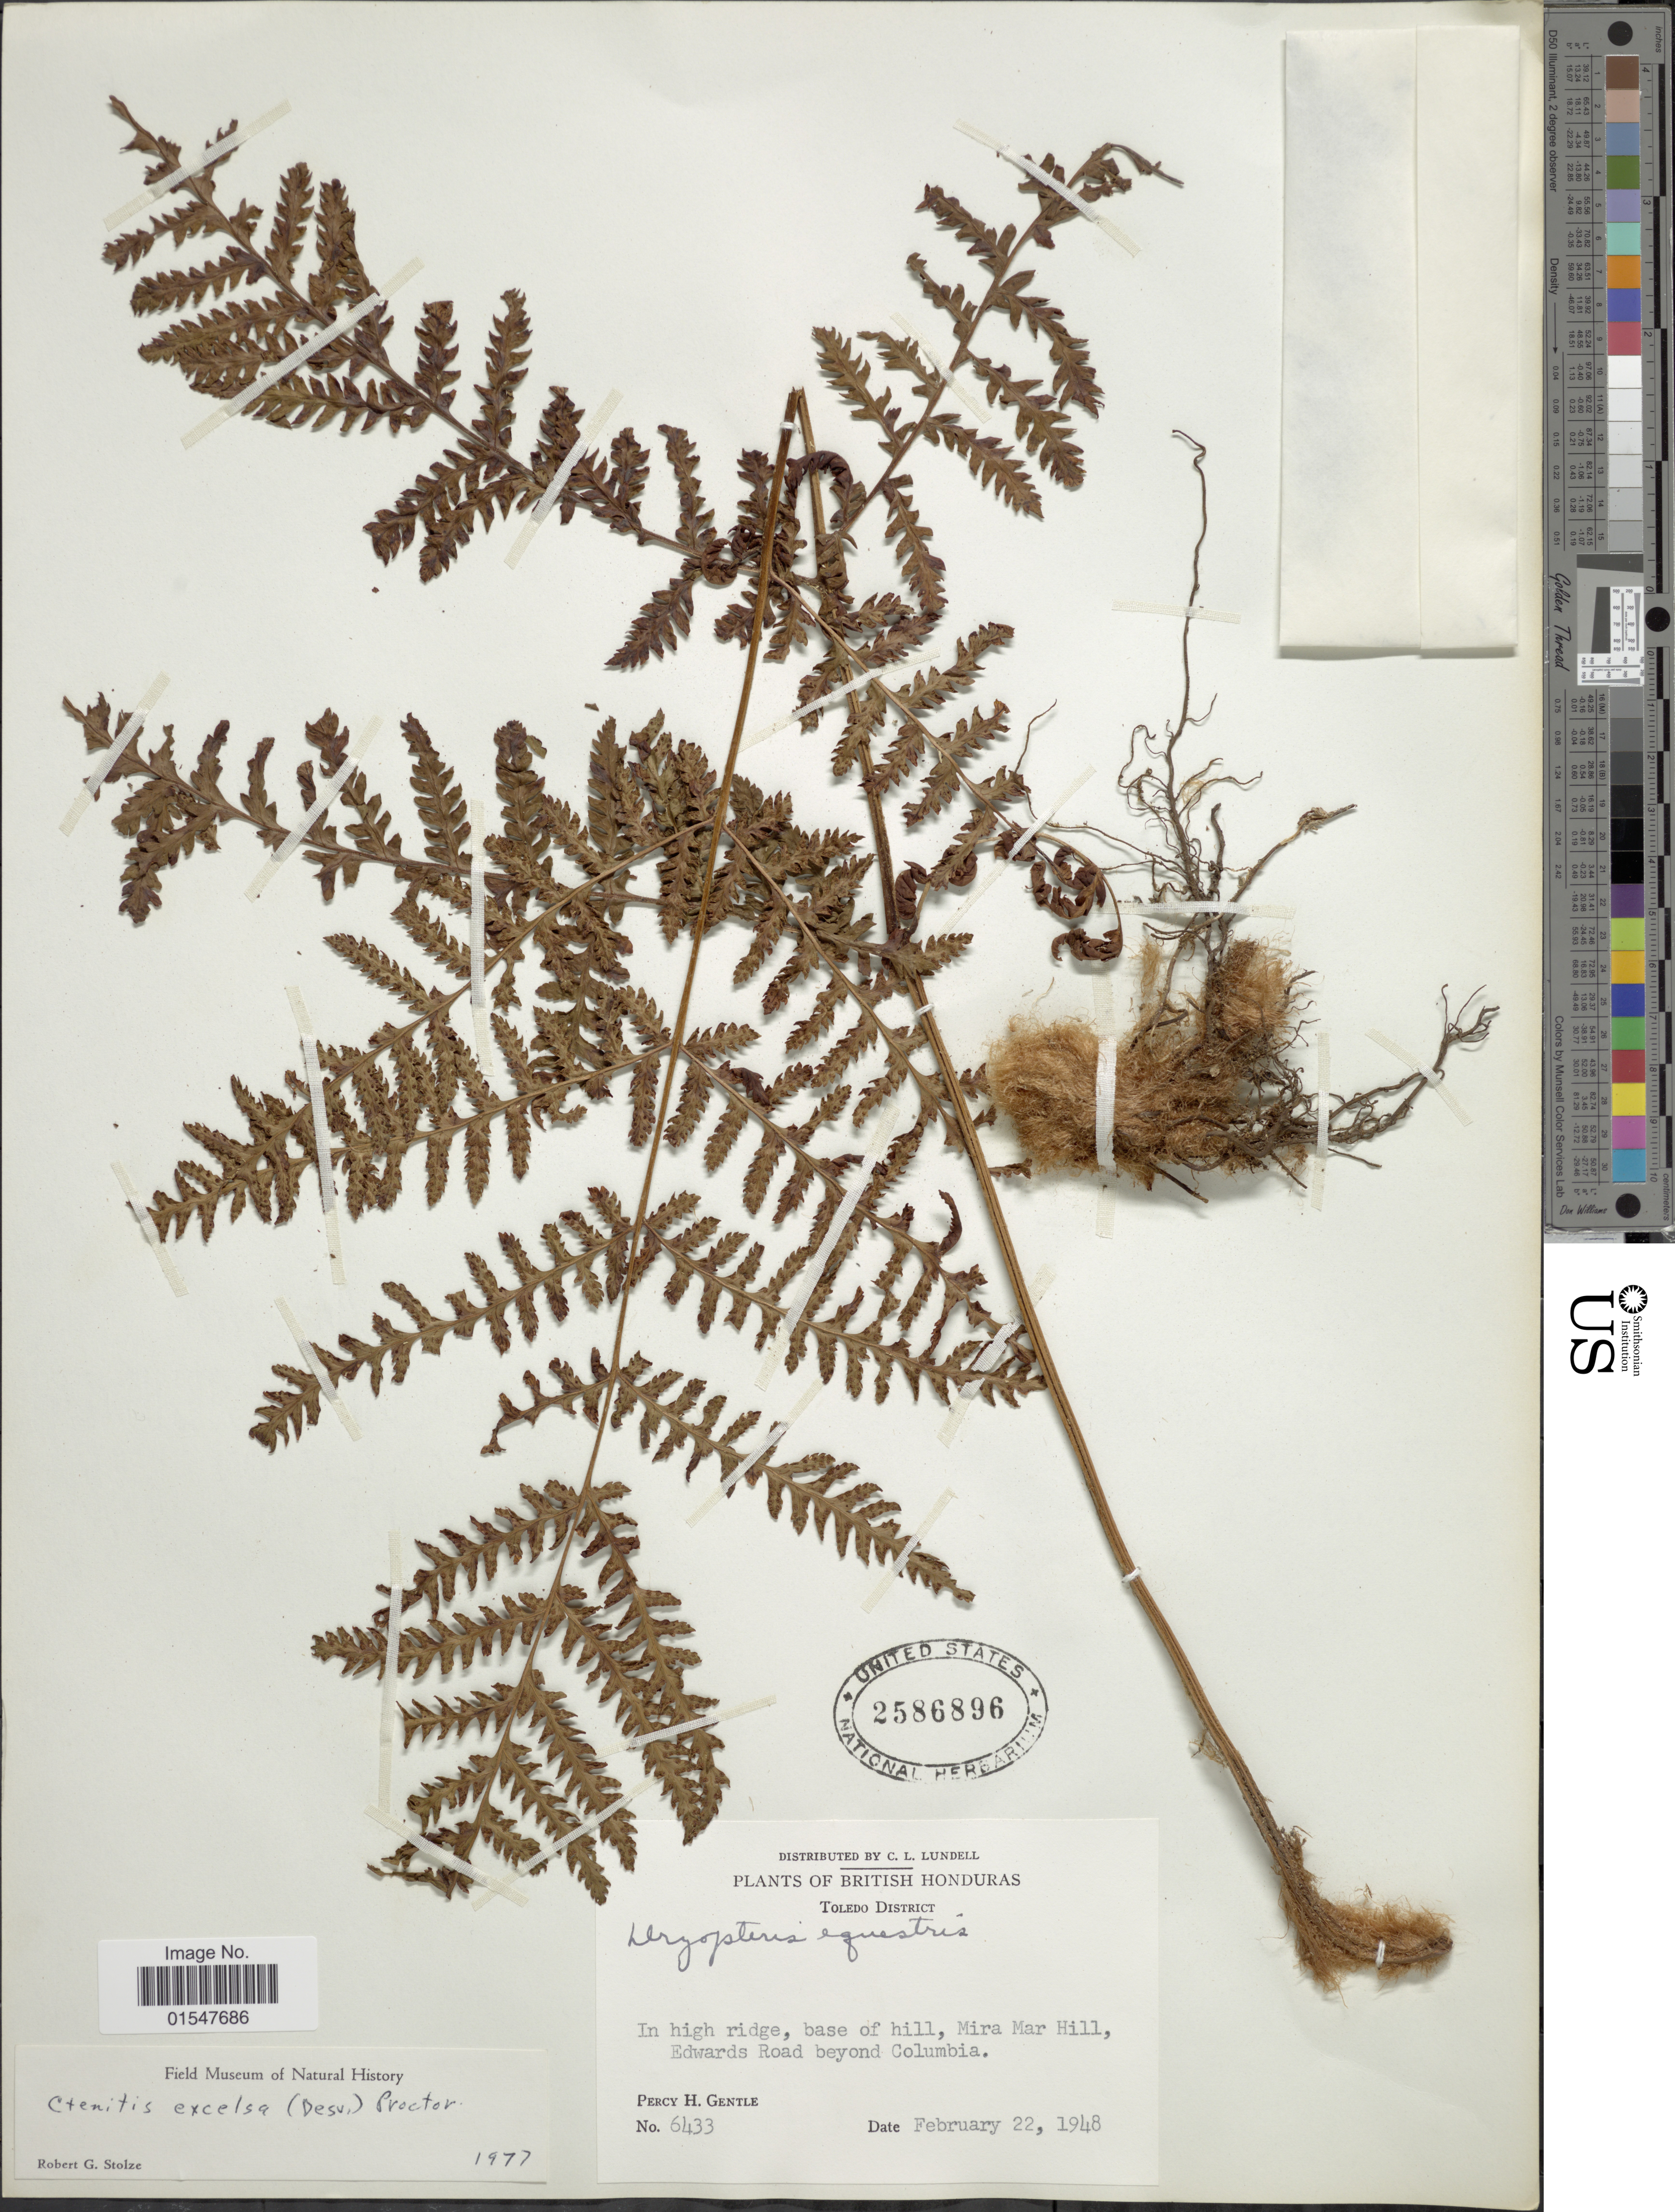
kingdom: Plantae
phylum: Tracheophyta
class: Polypodiopsida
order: Polypodiales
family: Dryopteridaceae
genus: Ctenitis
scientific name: Ctenitis excelsa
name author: (Desv.) Proctor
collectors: P. H. Gentle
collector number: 6433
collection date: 1948-02-22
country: Belize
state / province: Toledo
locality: British Hoduras. Toledo District. In high ridge, base of Hill, Mira Mar Hill, Edwards Road beyond Columbia.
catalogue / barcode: US 2586896